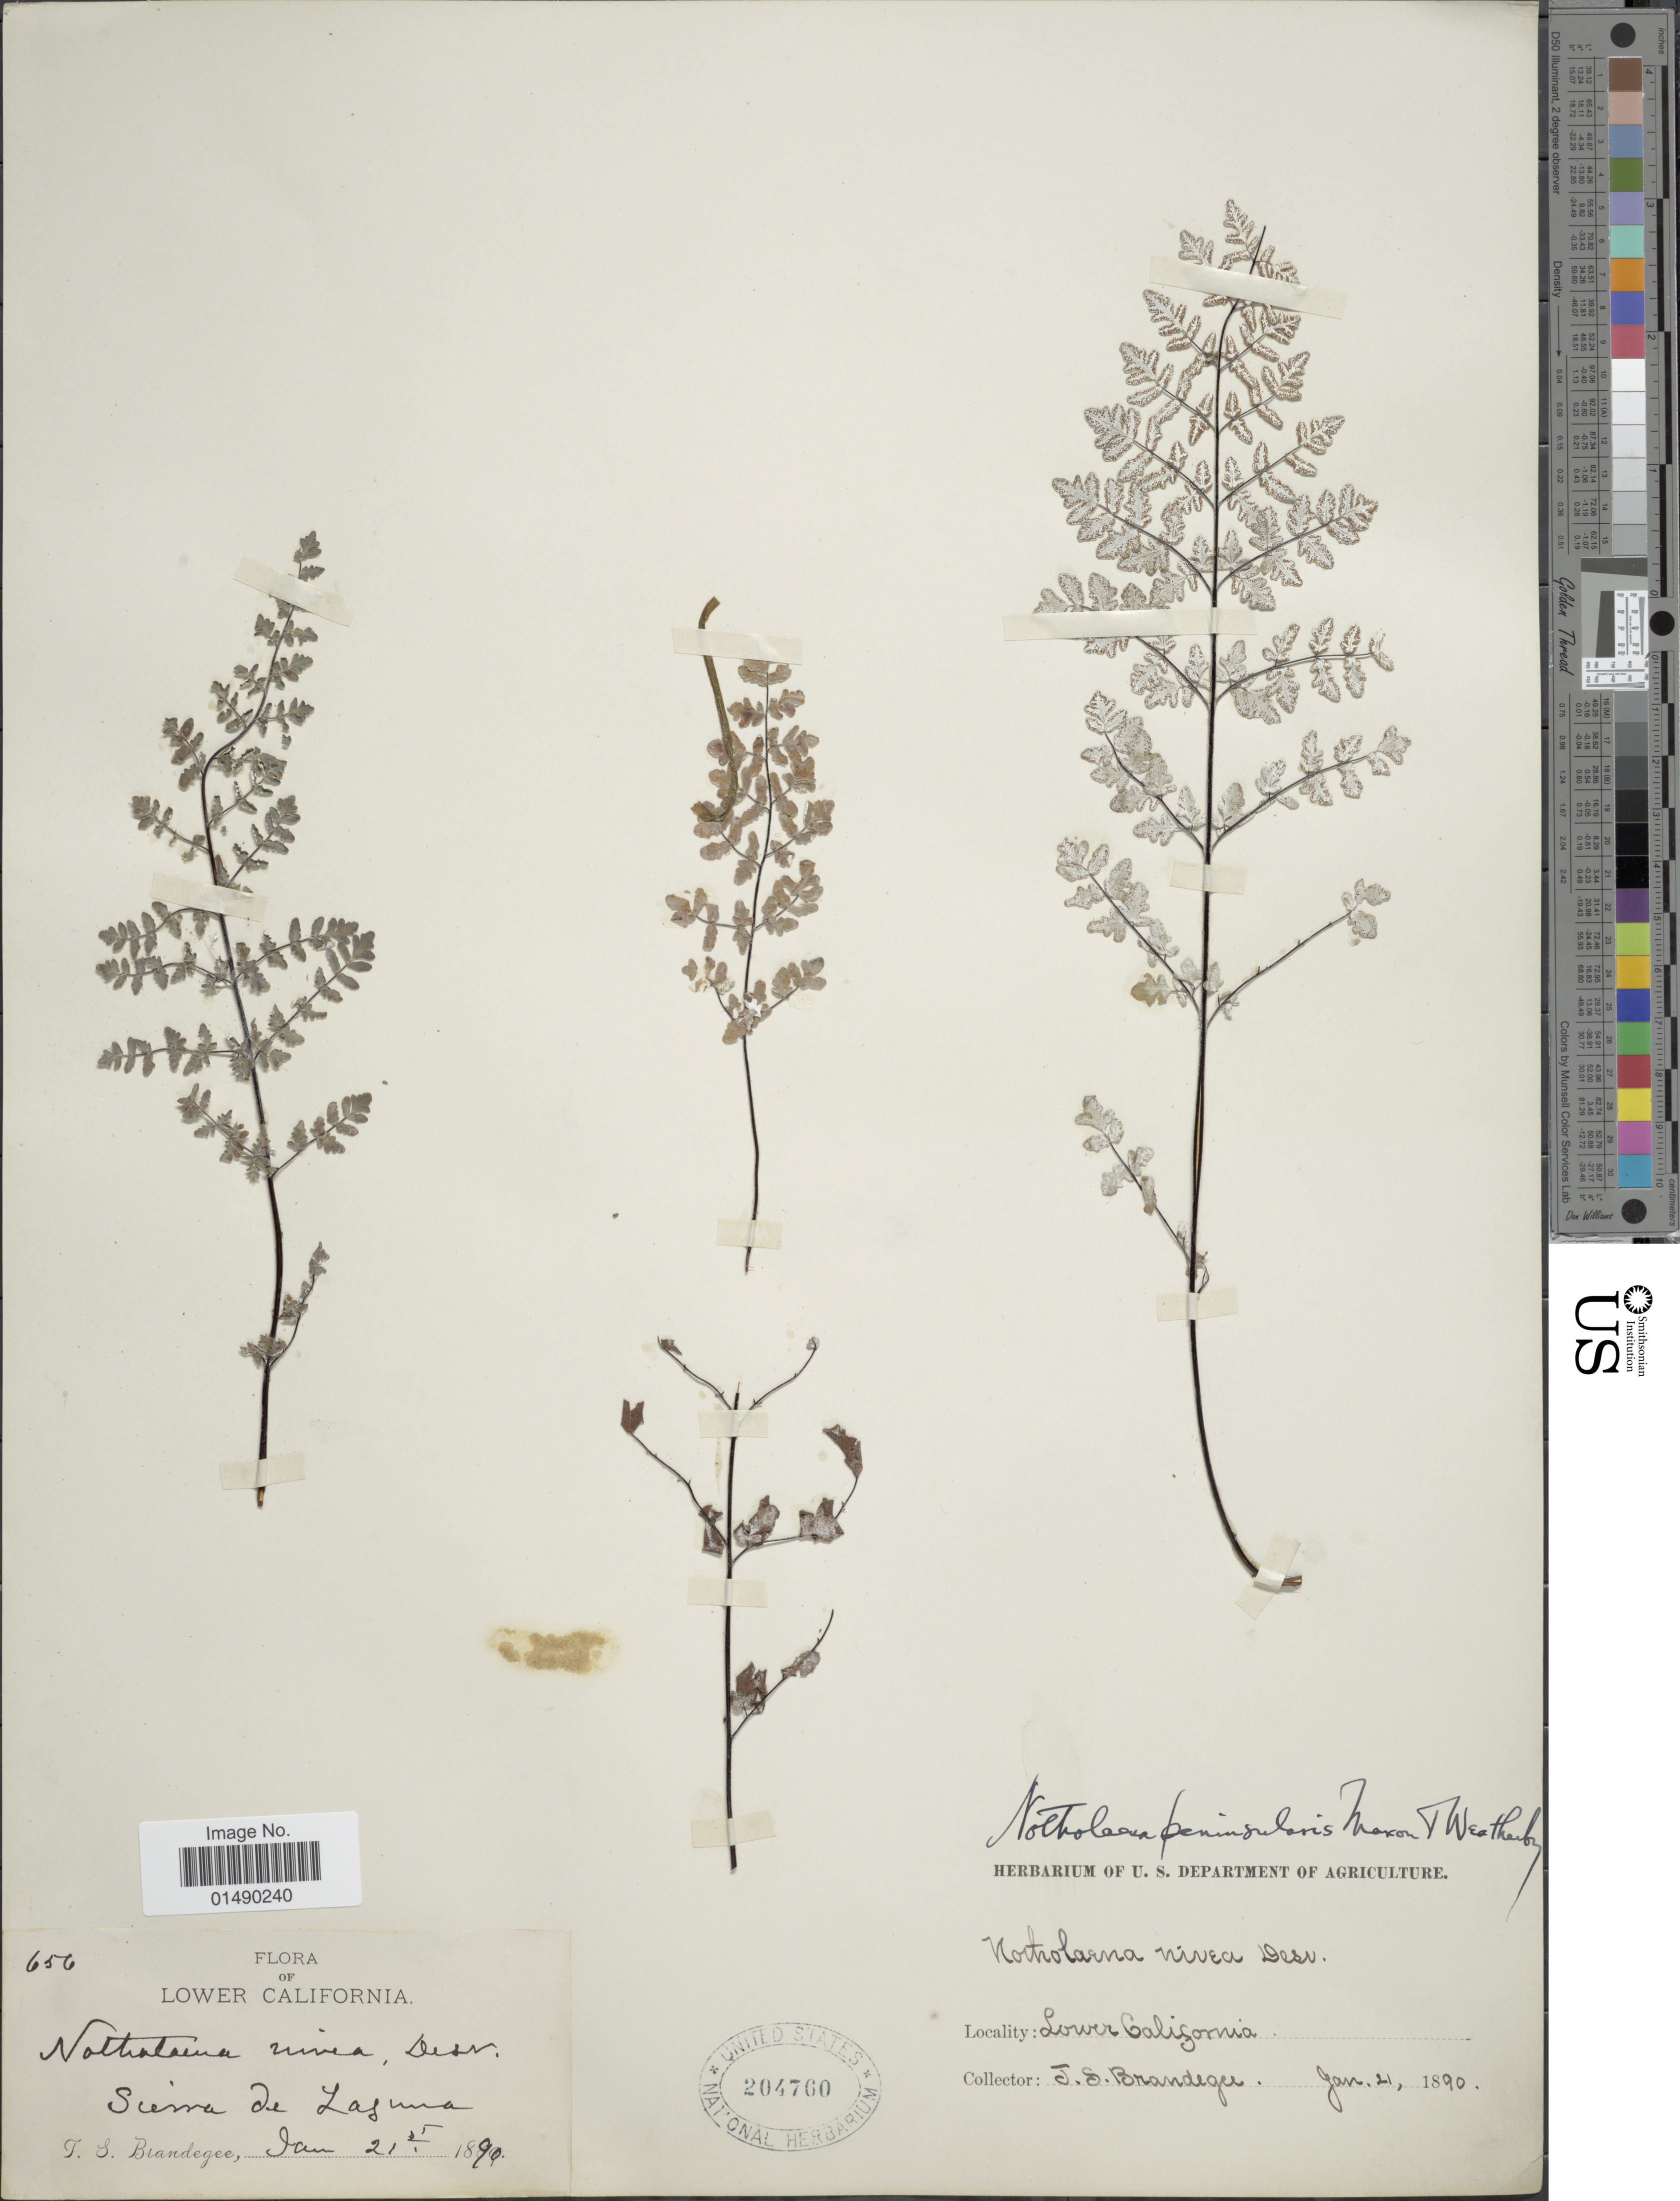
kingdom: Plantae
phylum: Tracheophyta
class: Polypodiopsida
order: Polypodiales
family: Pteridaceae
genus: Argyrochosma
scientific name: Argyrochosma peninsularis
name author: (Maxon & Weath.) Windham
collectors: J. S. Brandegee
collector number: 656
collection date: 1890-01-21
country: Mexico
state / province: Baja California Sur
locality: Mexico, Lower California, Sierra de Laguna.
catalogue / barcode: US 204760